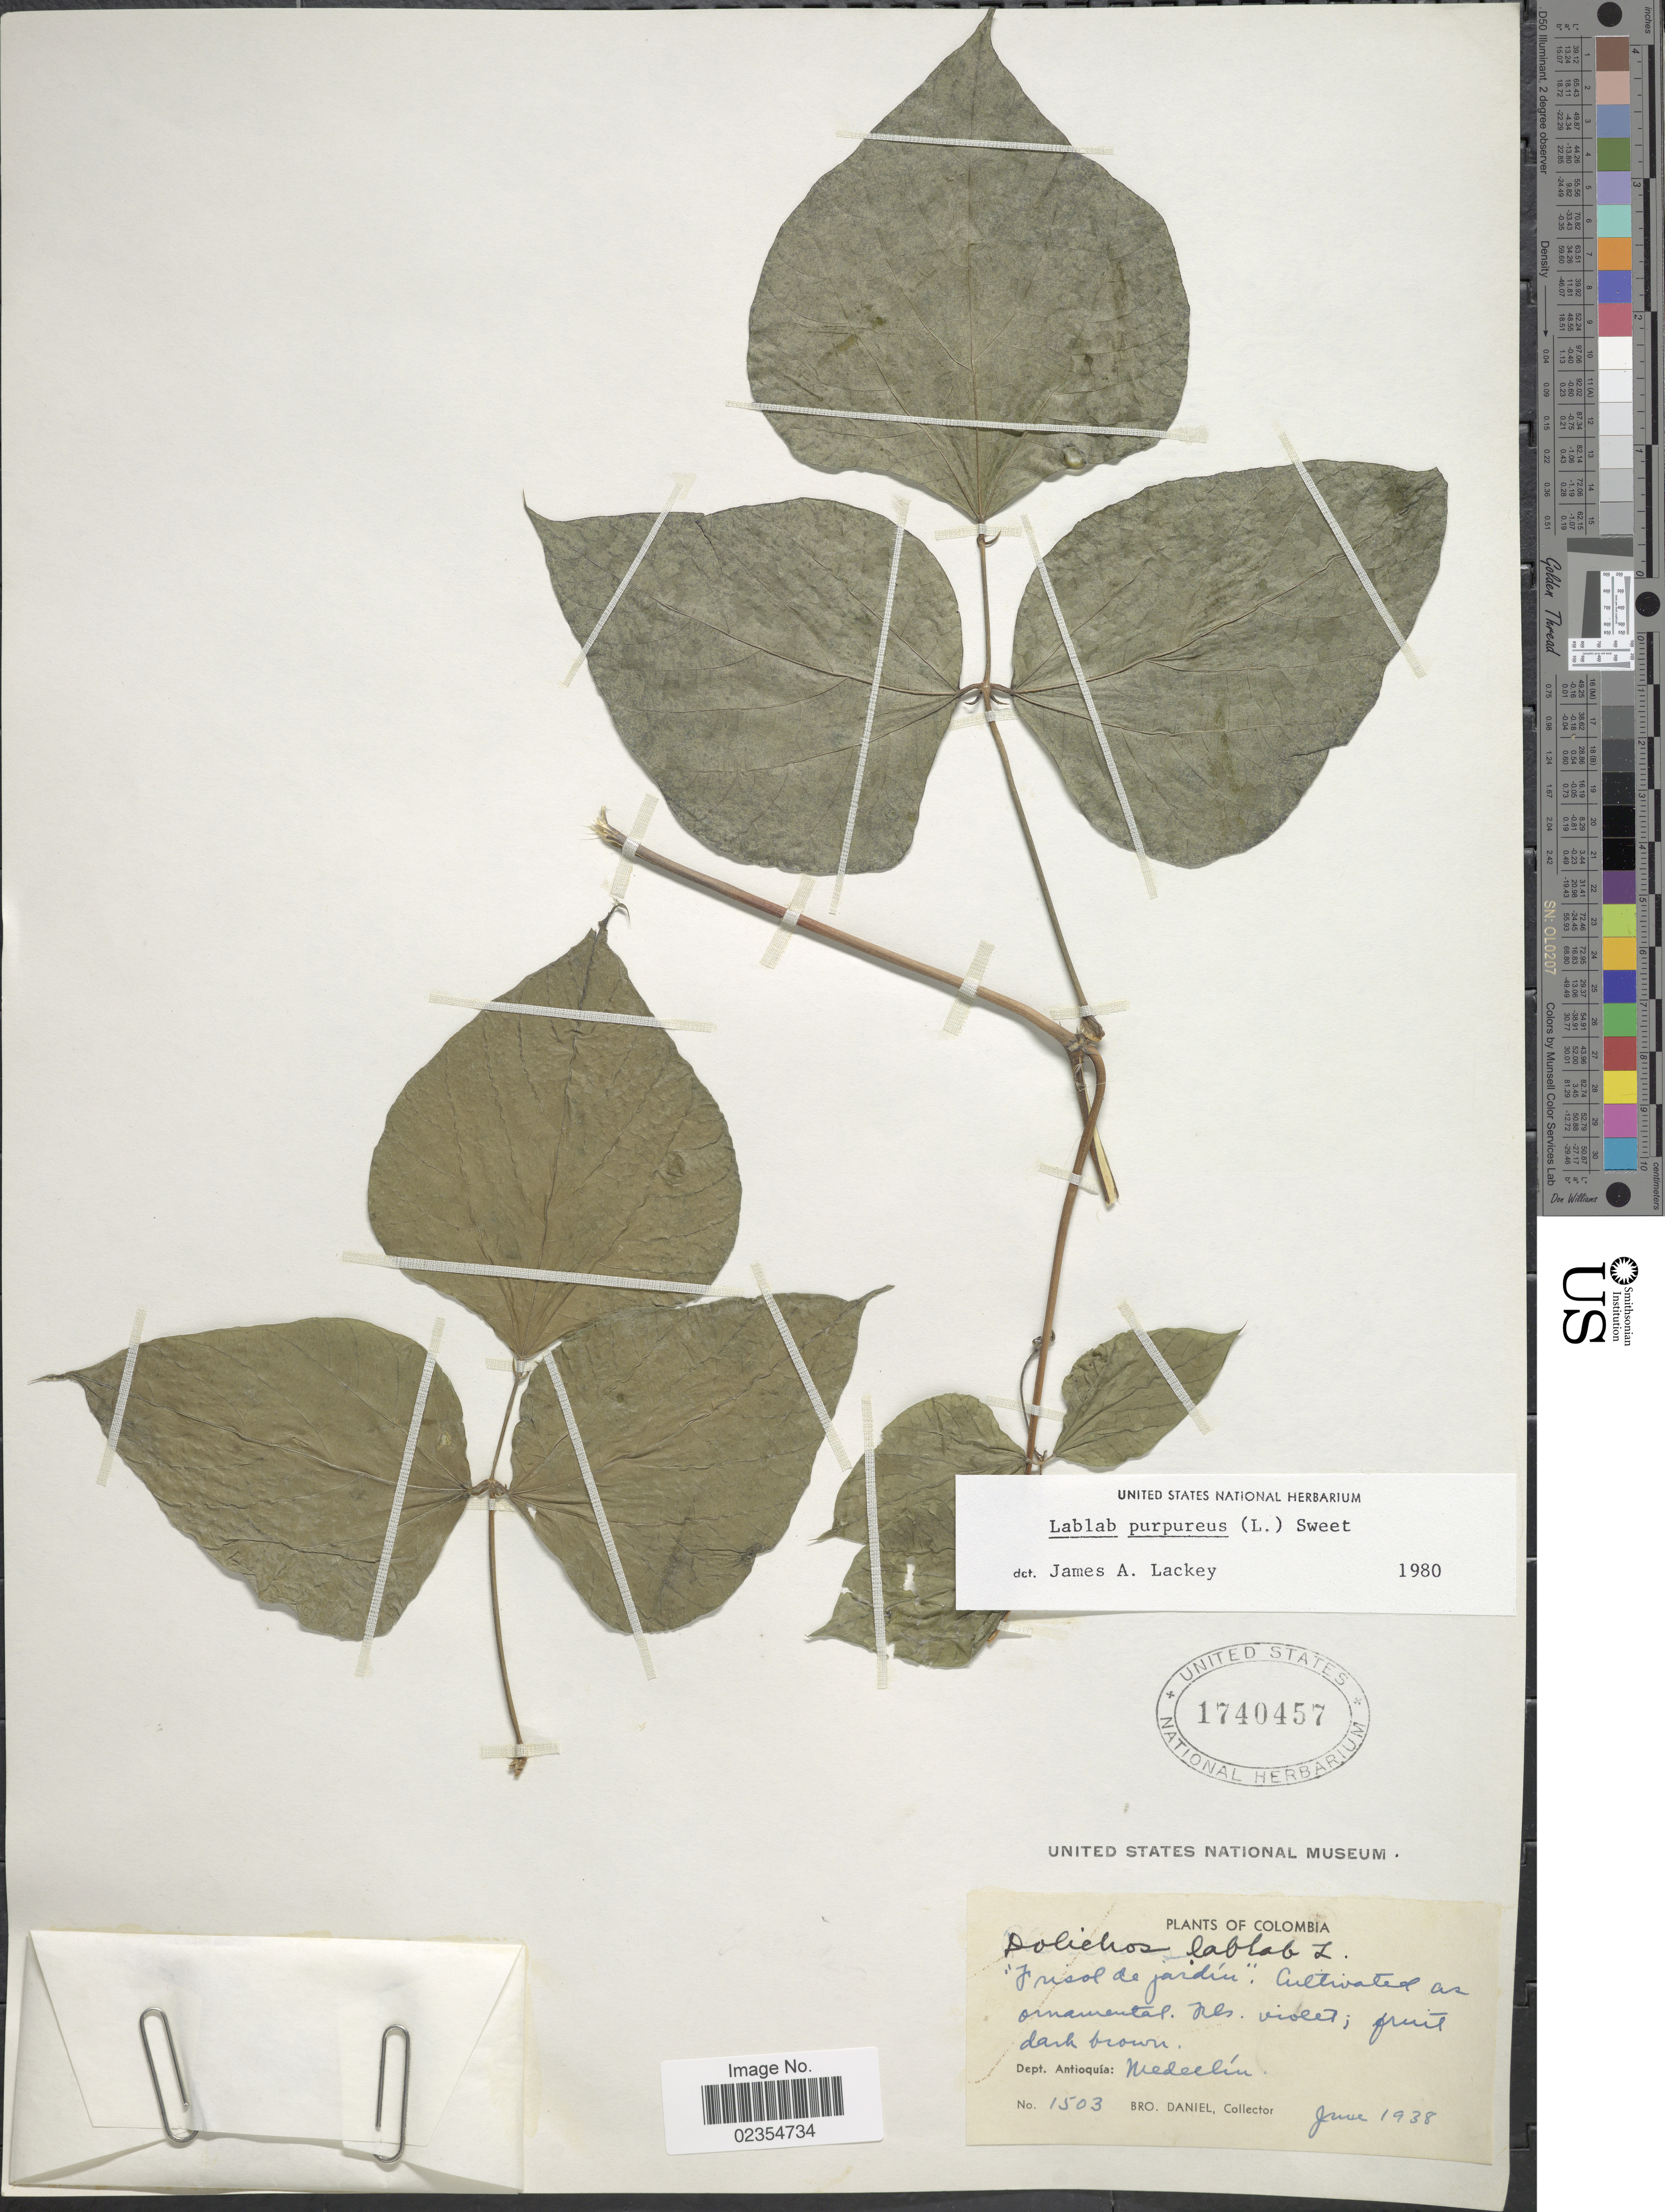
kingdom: Plantae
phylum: Tracheophyta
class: Magnoliopsida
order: Fabales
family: Fabaceae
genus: Lablab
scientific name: Lablab purpureus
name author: (L.) Sweet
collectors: Bro. Daniel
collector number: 1503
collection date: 1938-06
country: Colombia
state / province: Antioquia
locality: Medellin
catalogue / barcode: US 1740457